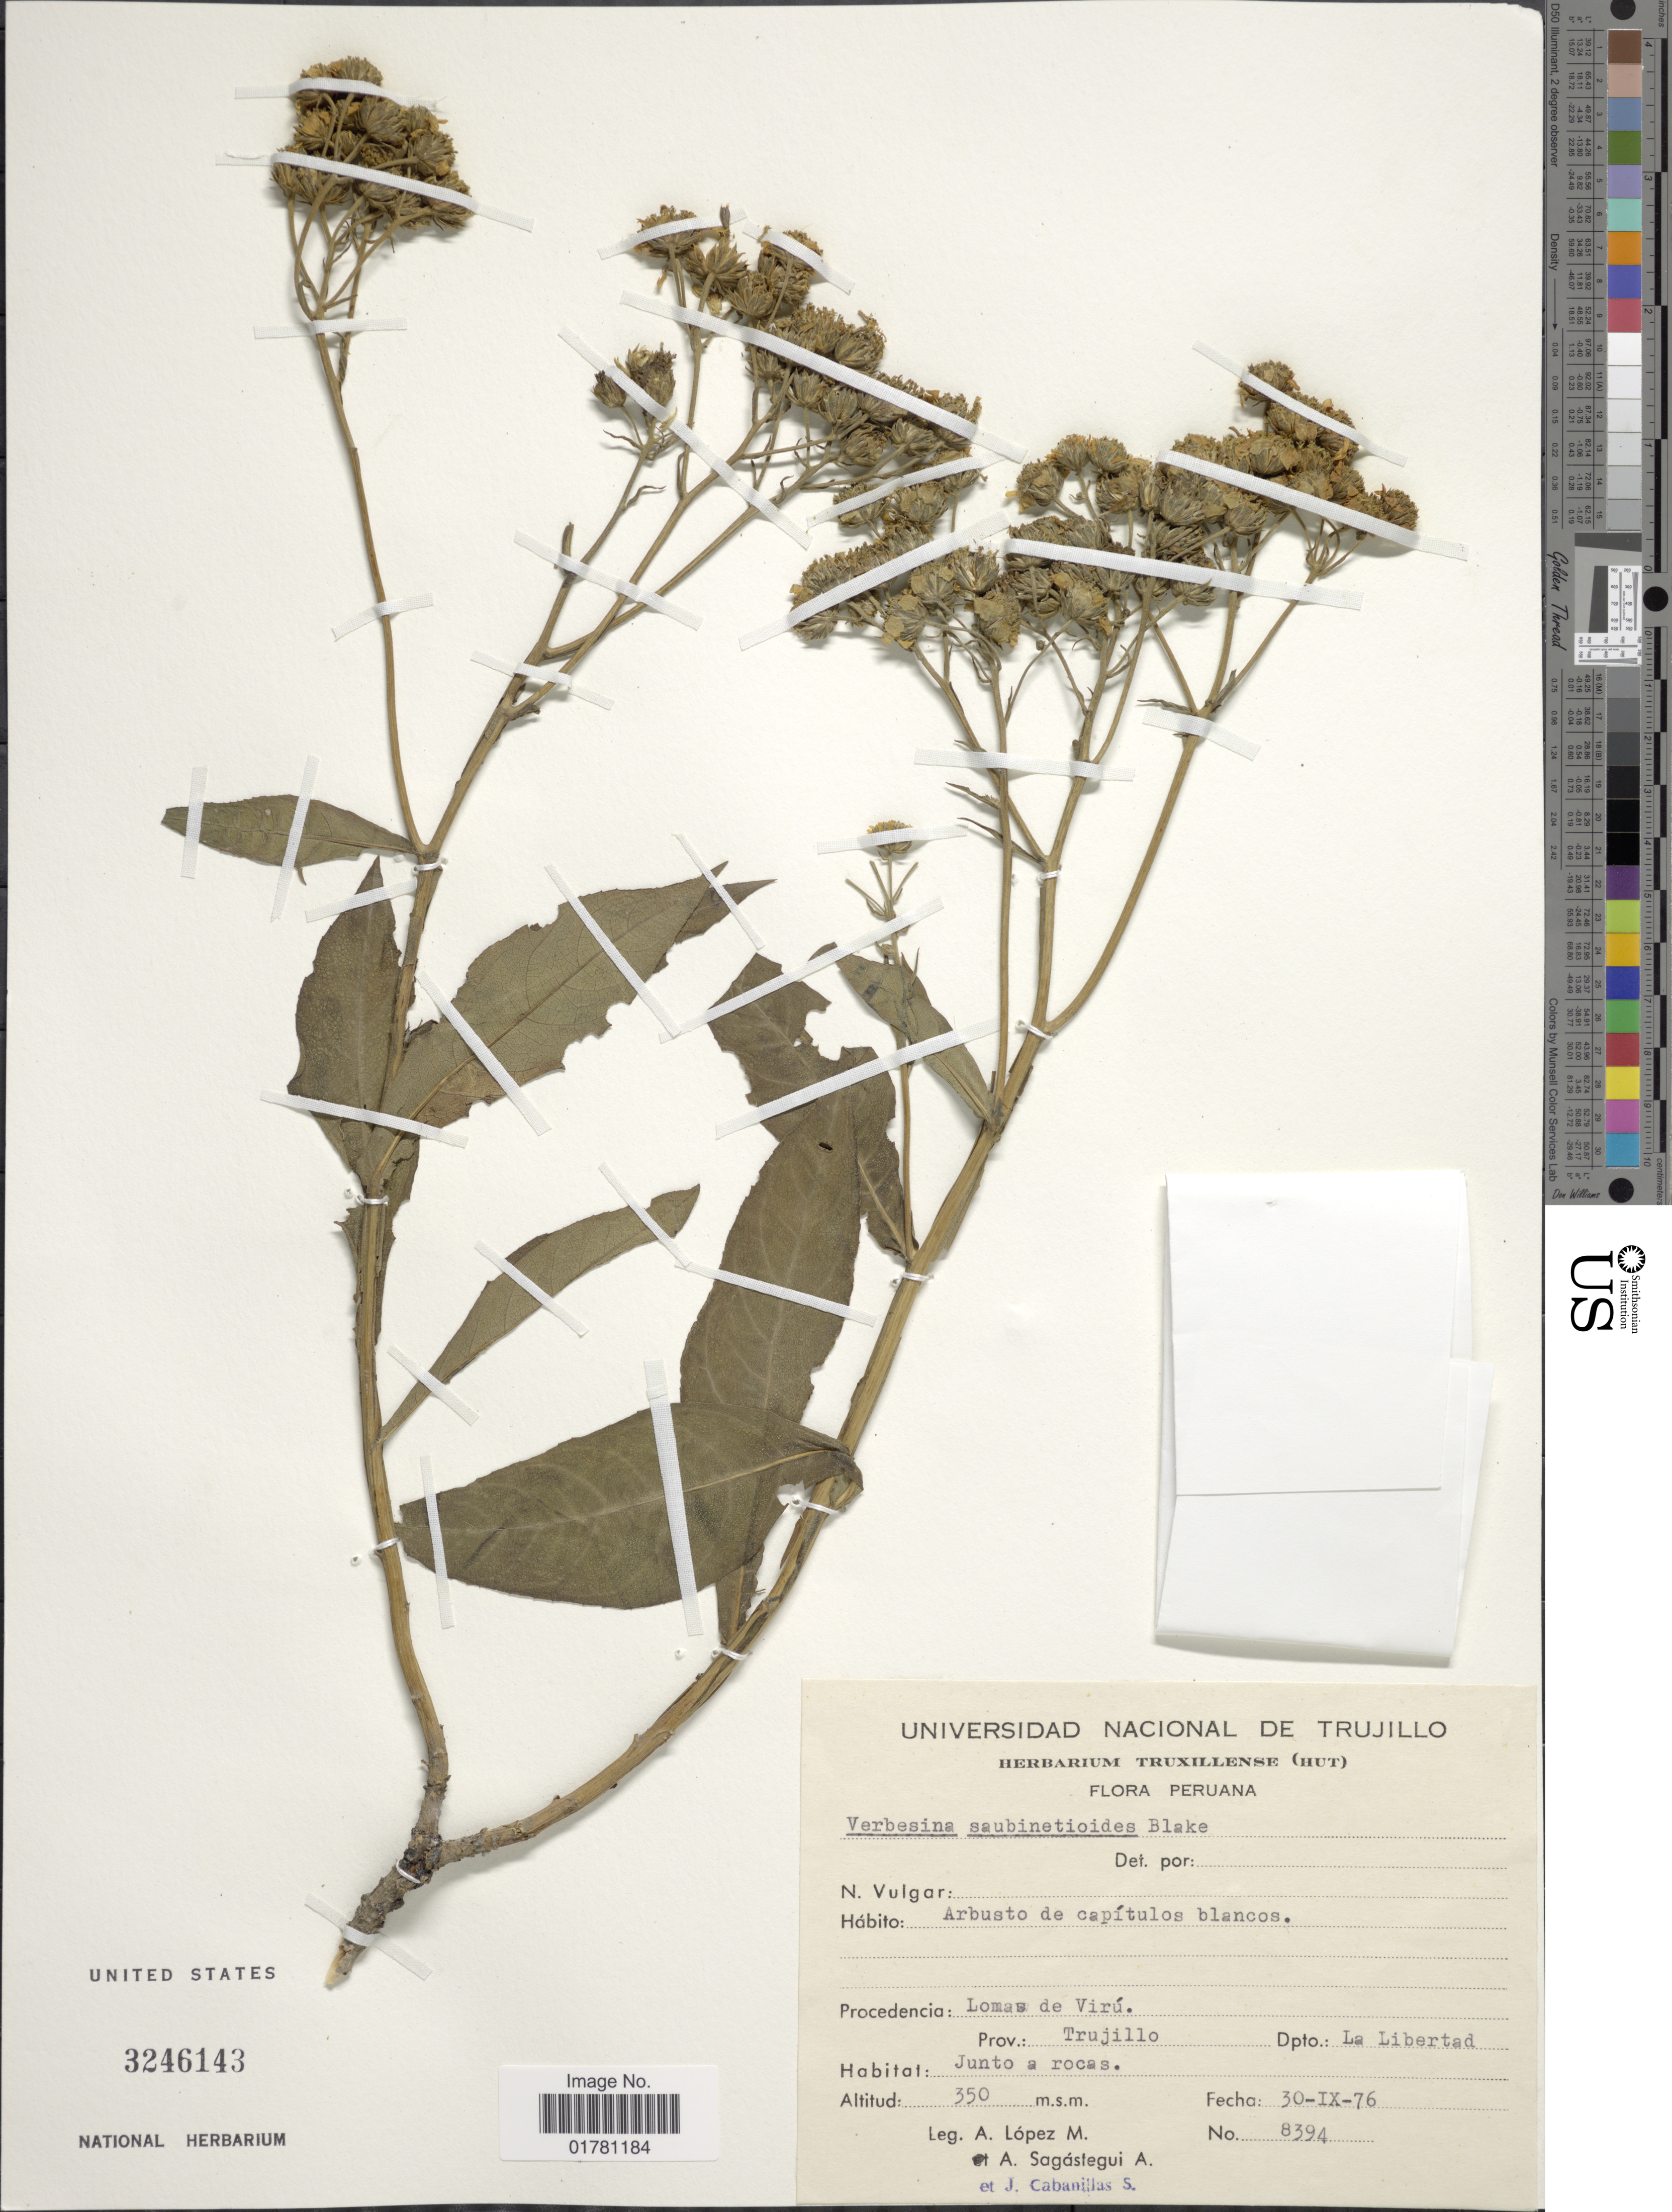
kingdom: Plantae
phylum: Tracheophyta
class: Magnoliopsida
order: Asterales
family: Asteraceae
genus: Verbesina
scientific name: Verbesina saubinetioides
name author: S.F. Blake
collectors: A. López M., A. Sagástegui A. & J. Cabanillas S.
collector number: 8394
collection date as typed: Transcribed d/m/y: 30/9/76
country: Peru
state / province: La Libertad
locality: Lomas de Virú, Prov: Trujillo, Dpto La Libertad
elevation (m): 350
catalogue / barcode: US 3246143